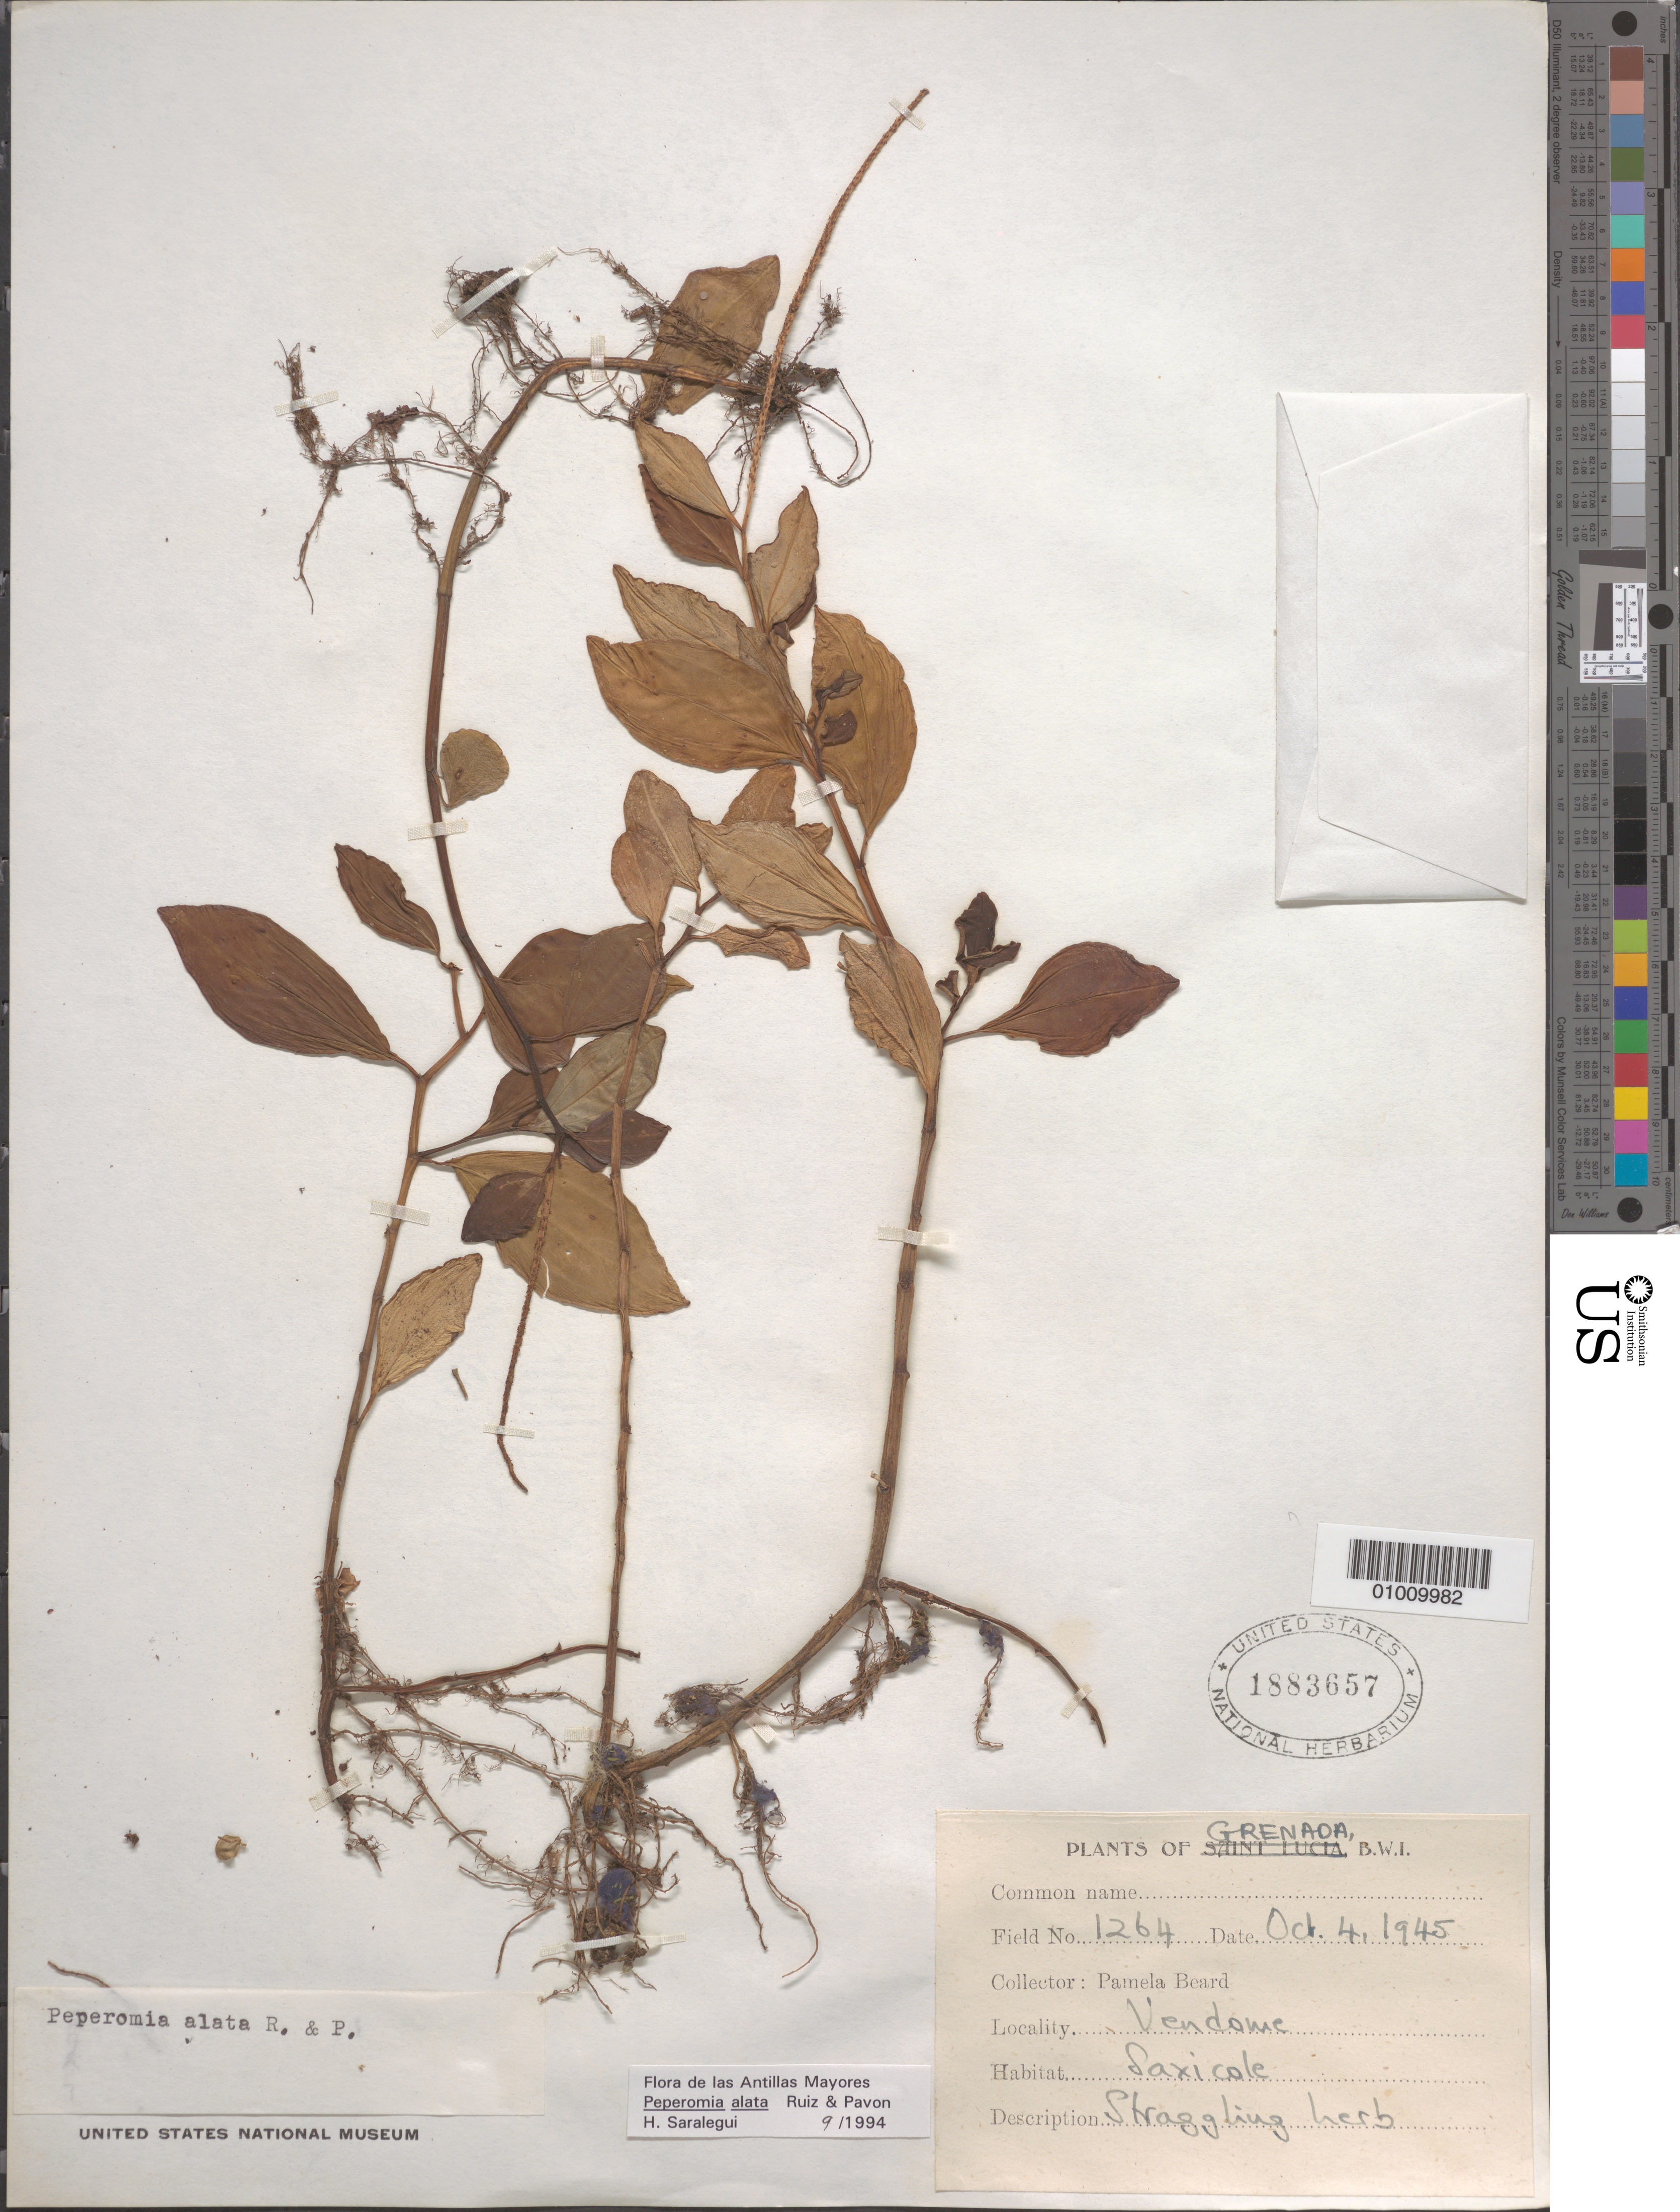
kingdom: Plantae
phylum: Tracheophyta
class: Magnoliopsida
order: Piperales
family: Piperaceae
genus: Peperomia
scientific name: Peperomia alata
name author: Ruiz & Pav.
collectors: P. Beard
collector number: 1264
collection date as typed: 04 Oct 1945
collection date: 1945-10-04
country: Grenada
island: Grenada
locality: Vendome. Saxicole.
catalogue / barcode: US 1883657